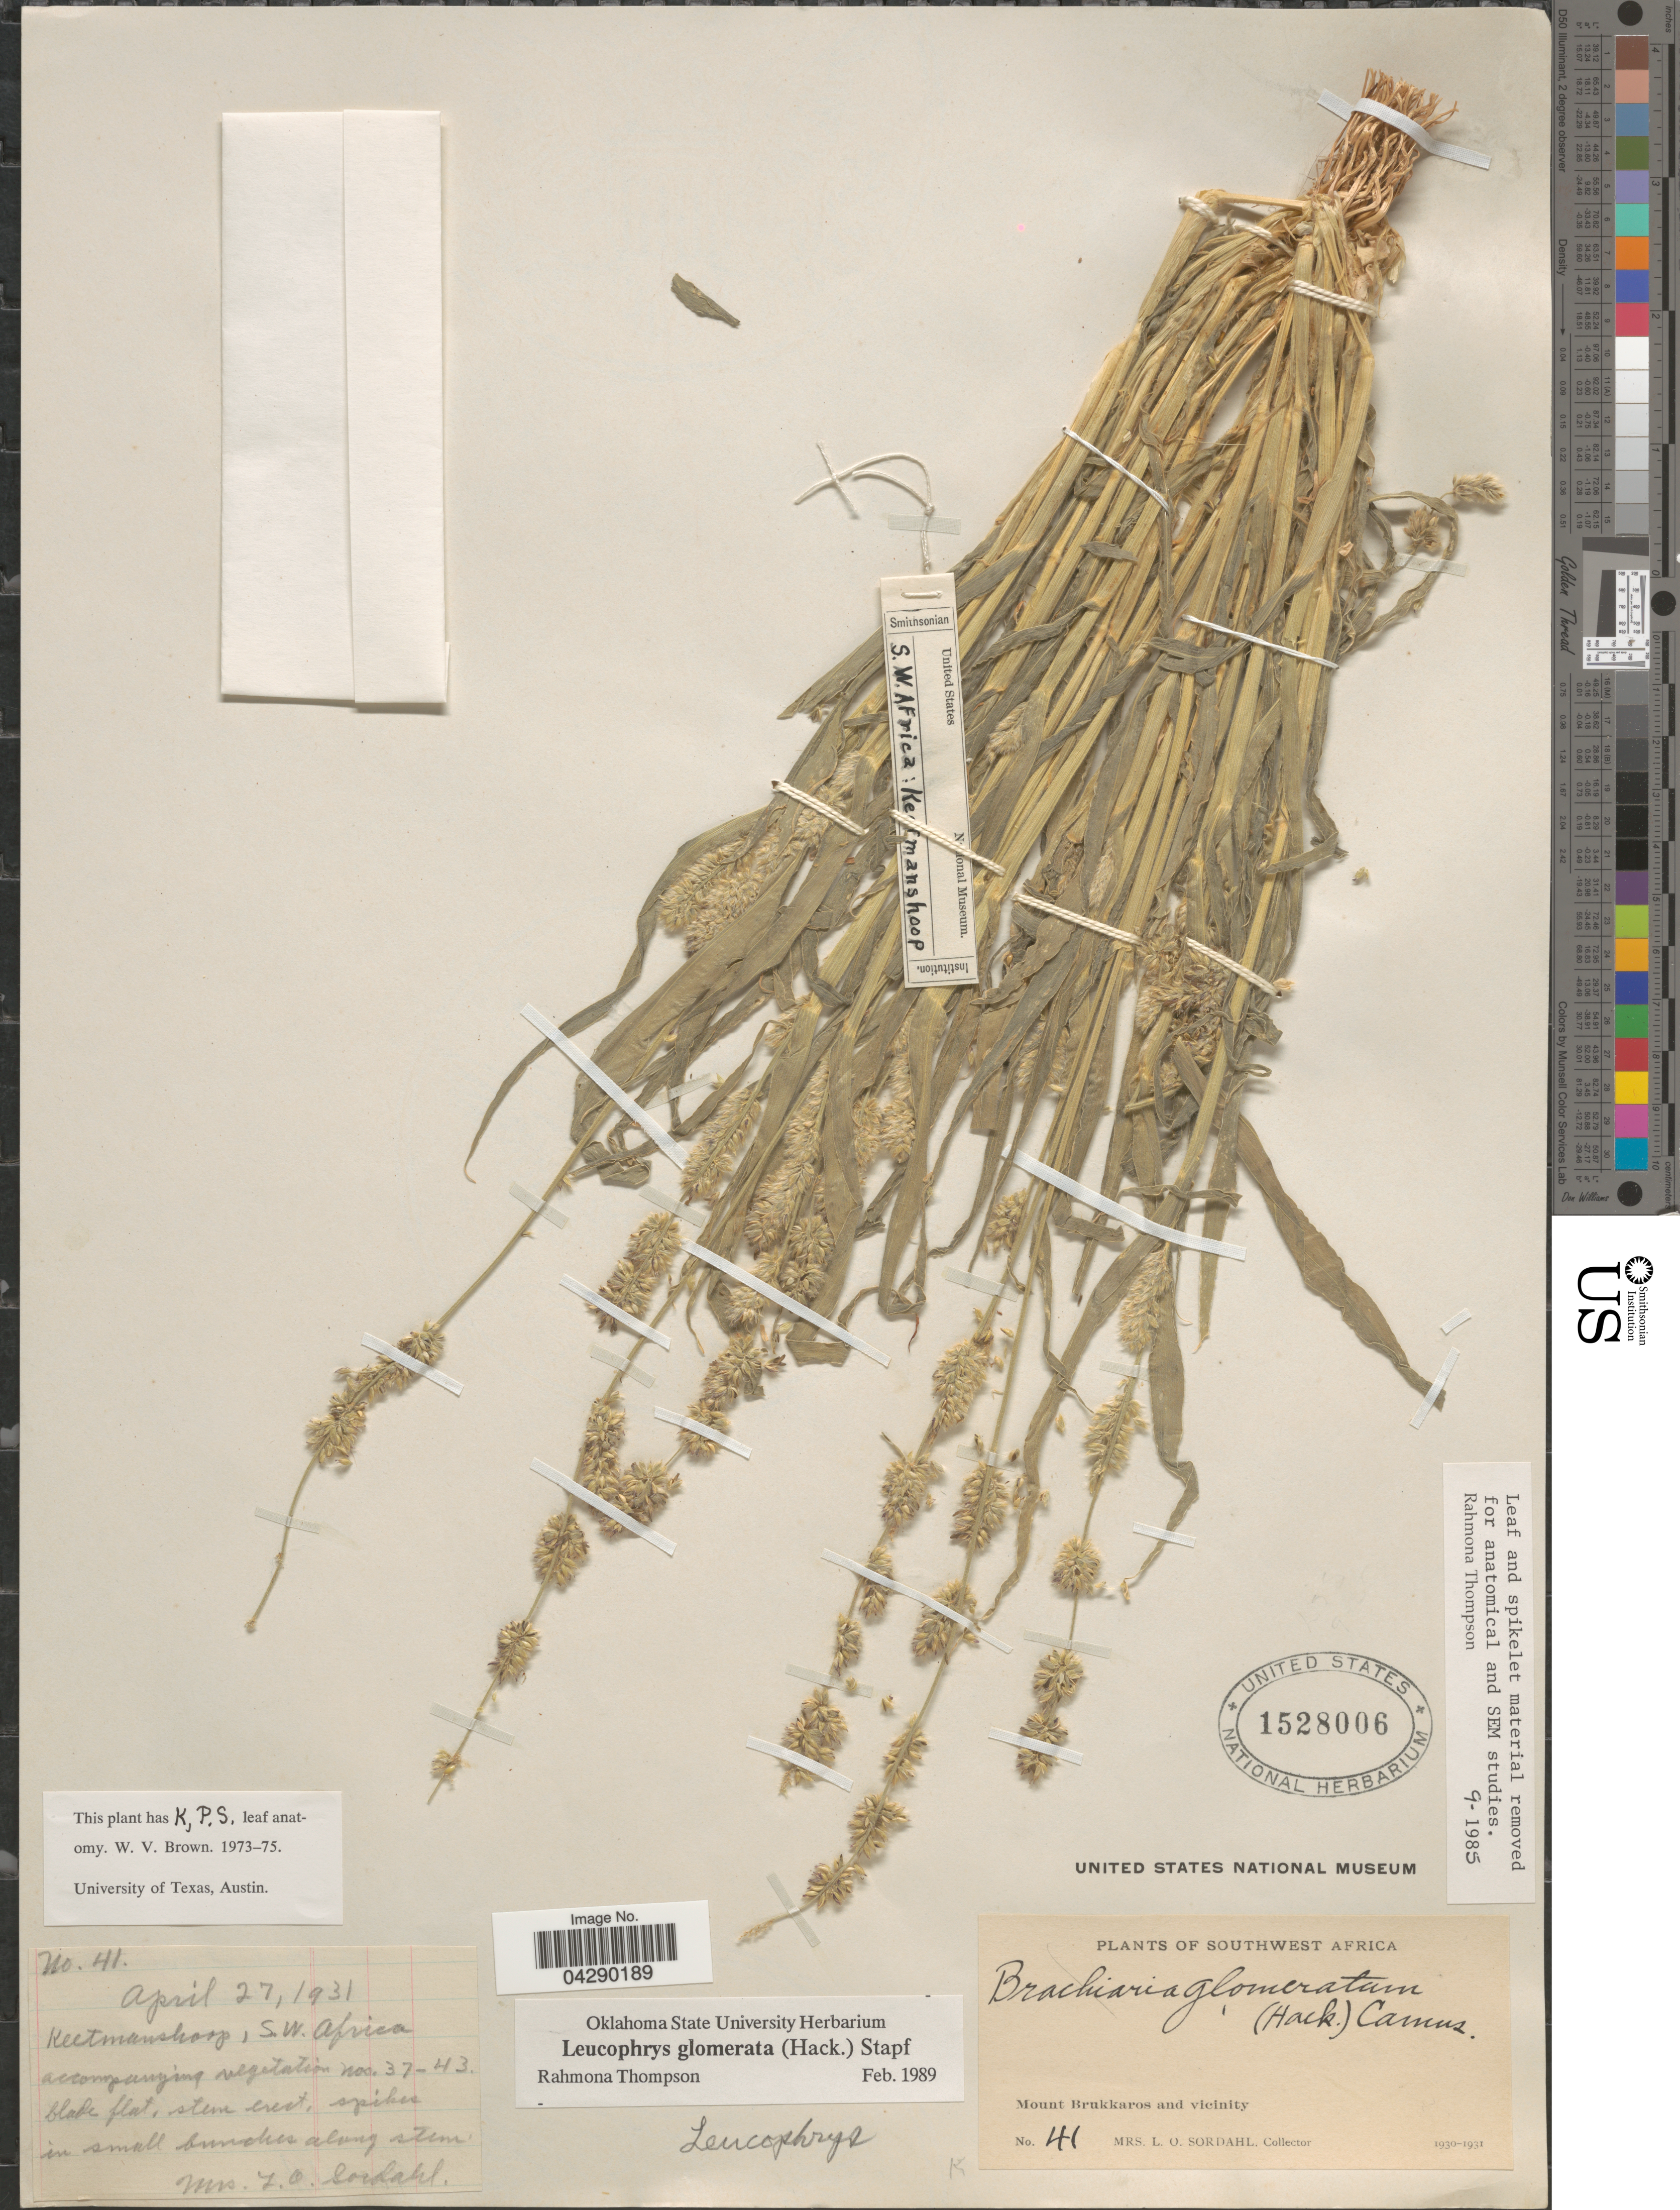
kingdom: Plantae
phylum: Tracheophyta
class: Liliopsida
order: Poales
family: Poaceae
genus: Leucophrys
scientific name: Leucophrys glomerata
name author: Stapf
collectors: L. Sordahl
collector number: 41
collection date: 1931-04-27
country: Namibia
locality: Southwest Africa. Mount Brukkaros and vicinity. Keetmanshoop, S. W. Africa.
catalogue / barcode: US 1528006